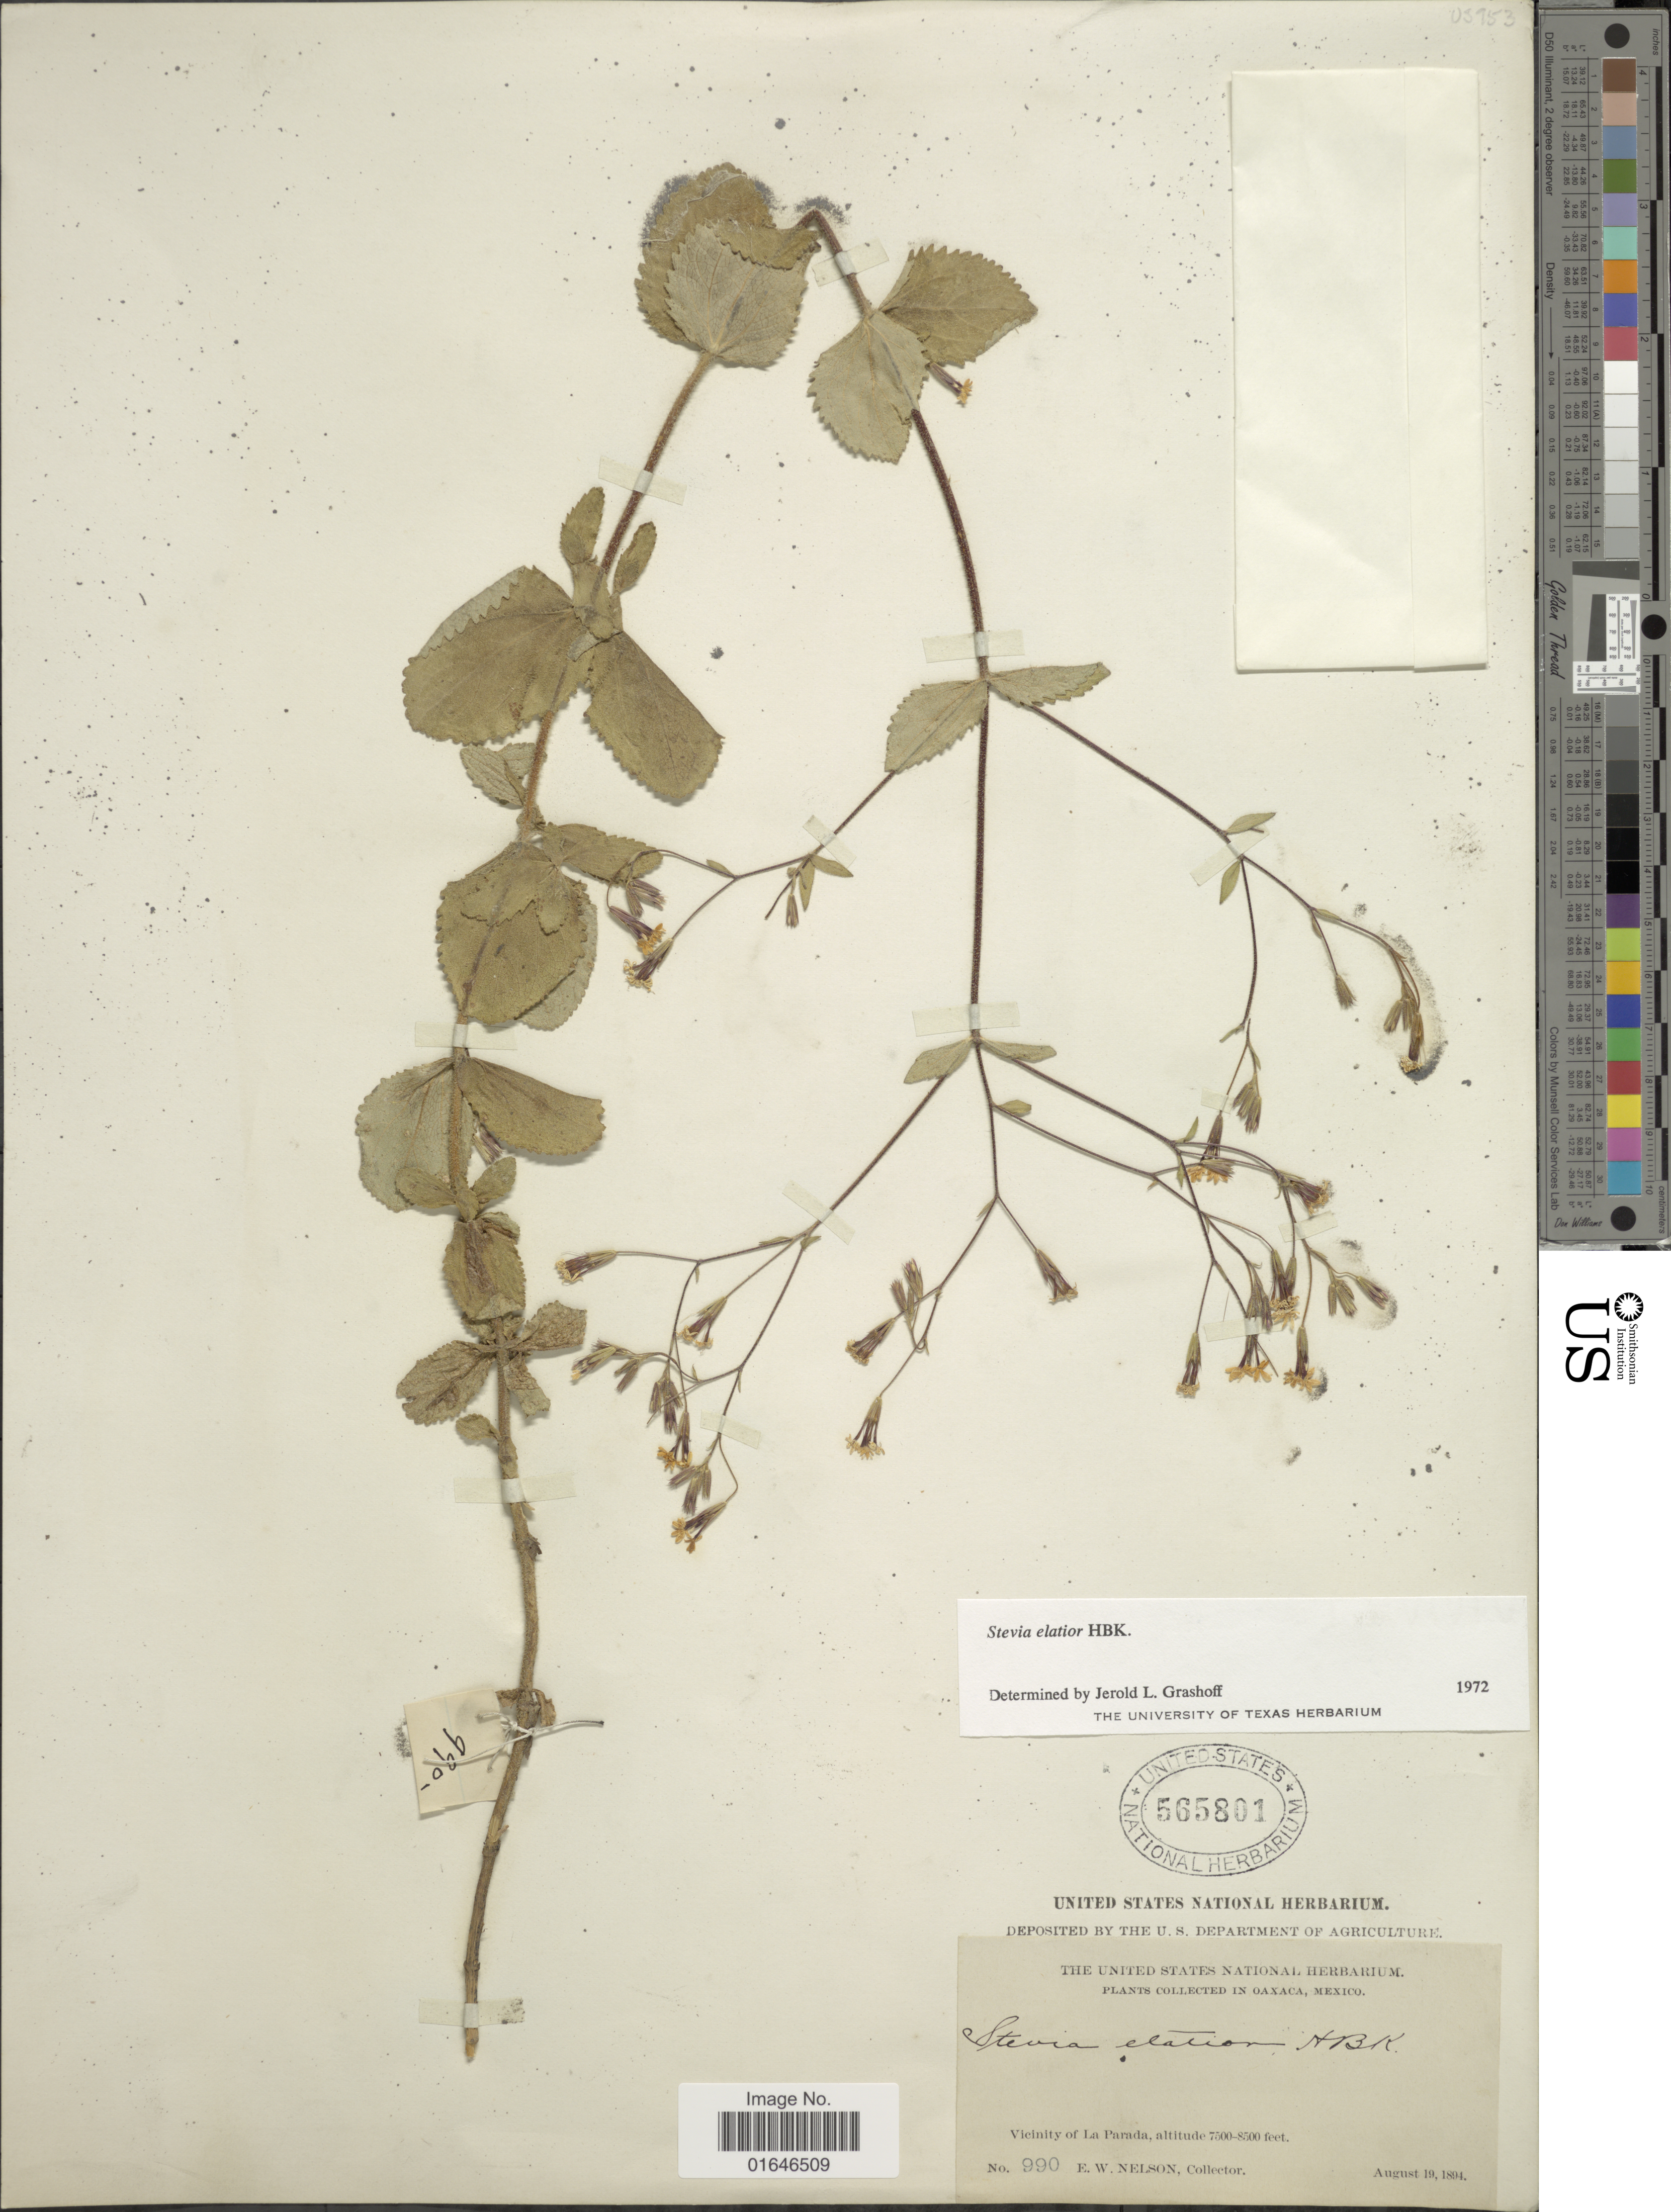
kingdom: Plantae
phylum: Tracheophyta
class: Magnoliopsida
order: Asterales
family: Asteraceae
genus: Stevia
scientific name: Stevia elatior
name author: Kunth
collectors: E. W. Nelson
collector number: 990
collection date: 1894-08-19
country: Mexico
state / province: Oaxaca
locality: Oaxaca, Vicinity of La Parada.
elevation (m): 2286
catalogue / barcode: US 565801